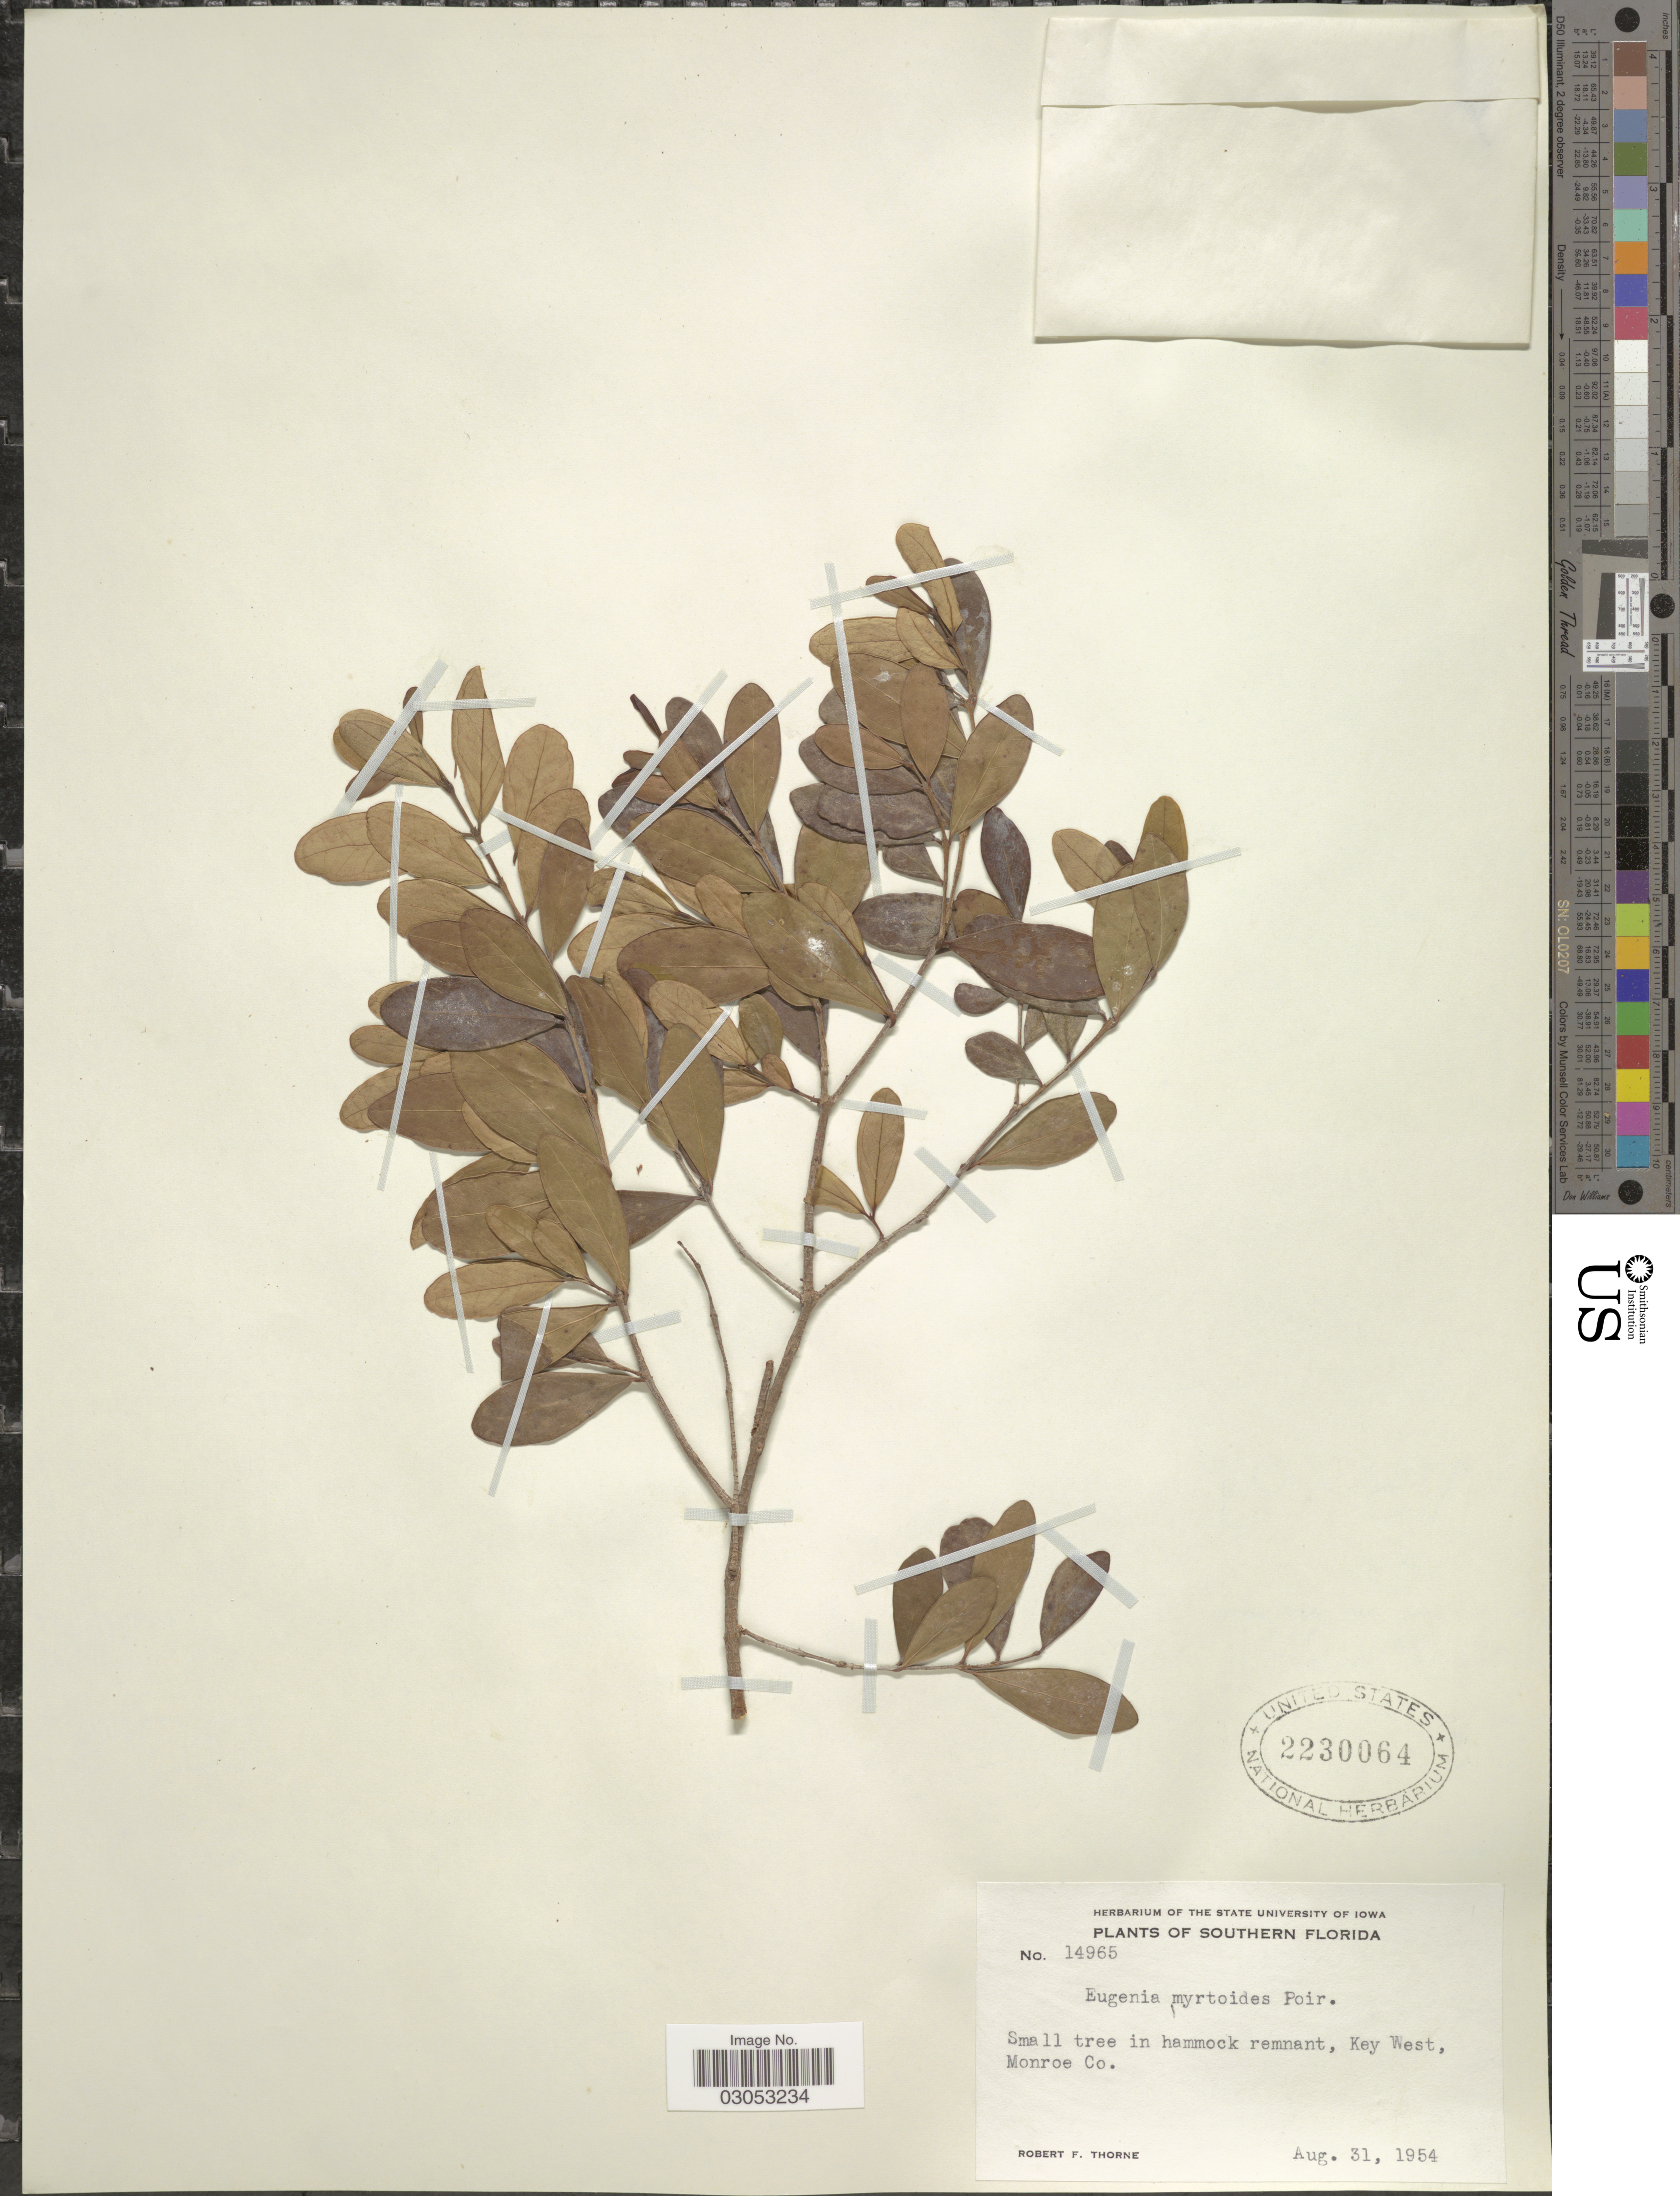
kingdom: Plantae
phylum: Tracheophyta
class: Magnoliopsida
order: Myrtales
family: Myrtaceae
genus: Eugenia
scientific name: Eugenia foetida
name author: Pers.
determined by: Strong, Mark T., (BOT), Smithsonian Institution - National Museum of Natural History (UNITED STATES)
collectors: R. F. Thorne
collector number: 14965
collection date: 1954-08-31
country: United States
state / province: Florida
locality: Southern Florida, in hammock remnant, Key West, Monroe Co.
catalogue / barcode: US 2230064